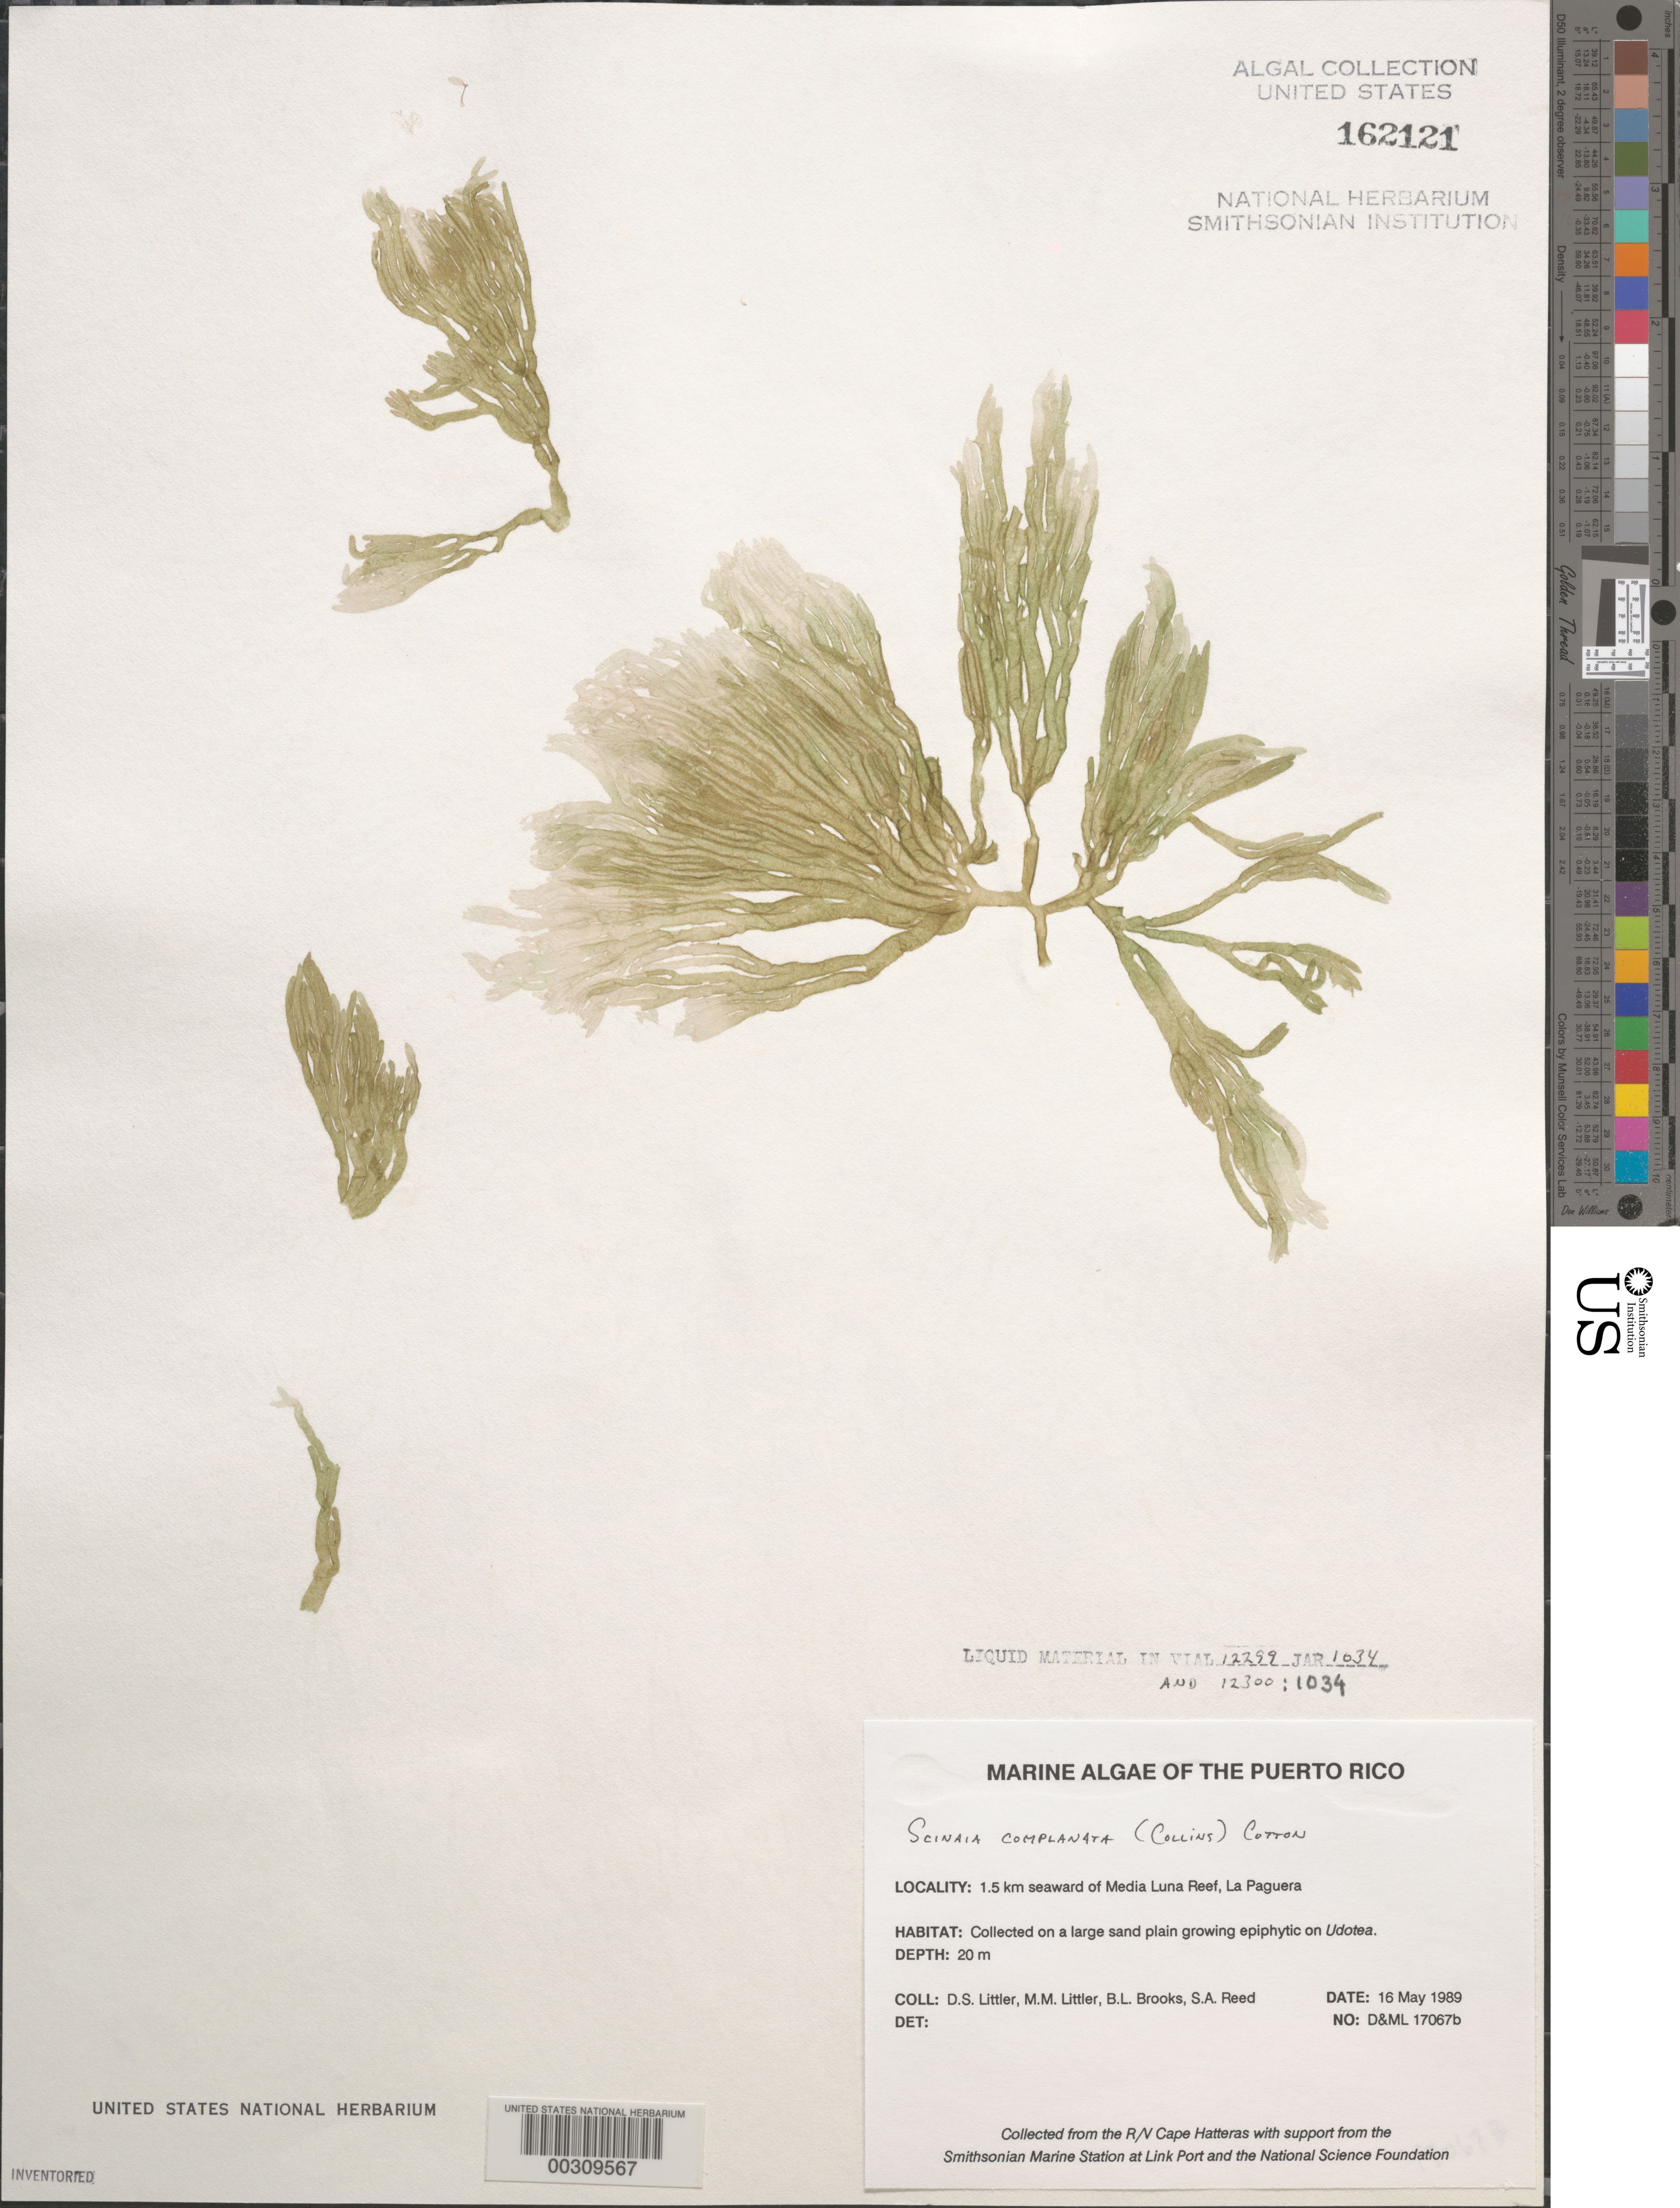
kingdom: Plantae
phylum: Rhodophyta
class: Florideophyceae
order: Nemaliales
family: Scinaiaceae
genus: Scinaia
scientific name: Scinaia complanata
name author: (Collins in Collins et al.) Cotton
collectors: D. S. Littler, M. M. Littler, B. Brooks & S. Reed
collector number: D&ML 17067b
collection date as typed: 16 May 1989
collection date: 1989-05-16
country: Puerto Rico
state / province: Lajas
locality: La Parguera, 1.5 km seaward of Media Luna Reef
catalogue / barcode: US 162121